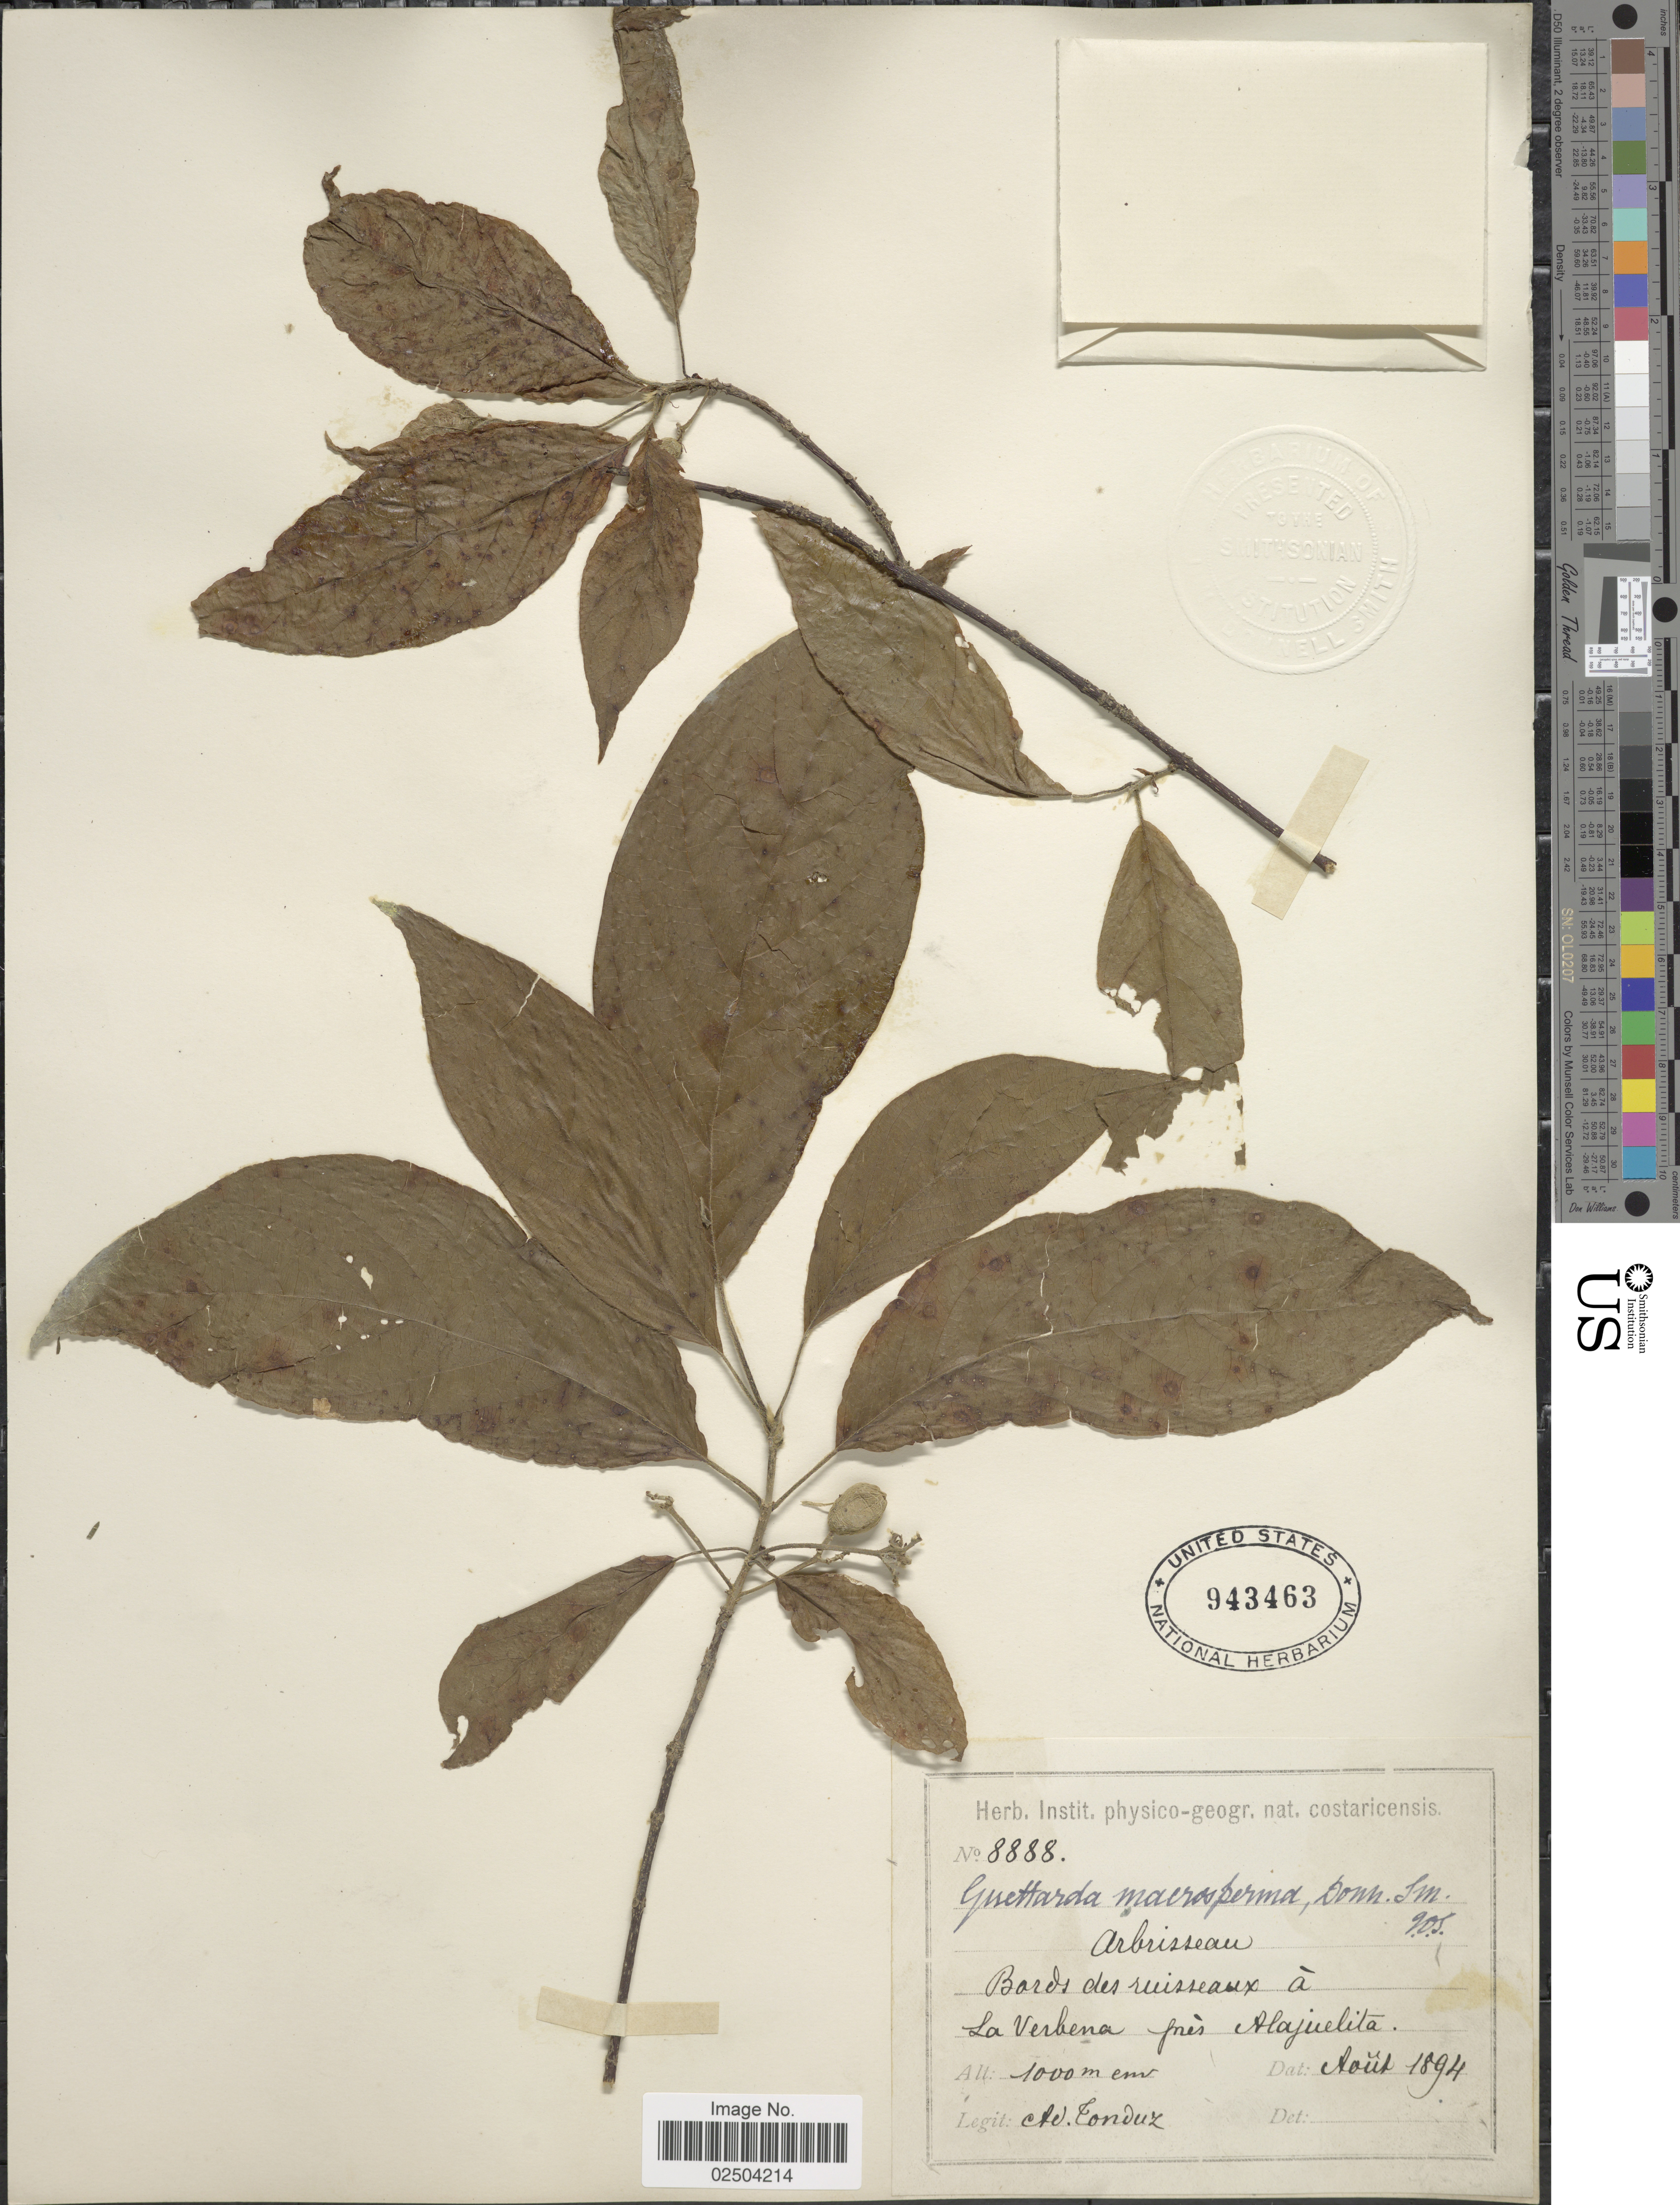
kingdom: Plantae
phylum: Tracheophyta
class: Magnoliopsida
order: Gentianales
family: Rubiaceae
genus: Guettarda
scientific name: Guettarda macrosperma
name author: Donn. Sm.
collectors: A. Tonduz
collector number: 8888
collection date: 1894-08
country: Costa Rica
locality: Bords des ruisseaux a La Verbana pres Alajuelita.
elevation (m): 1000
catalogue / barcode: US 943463